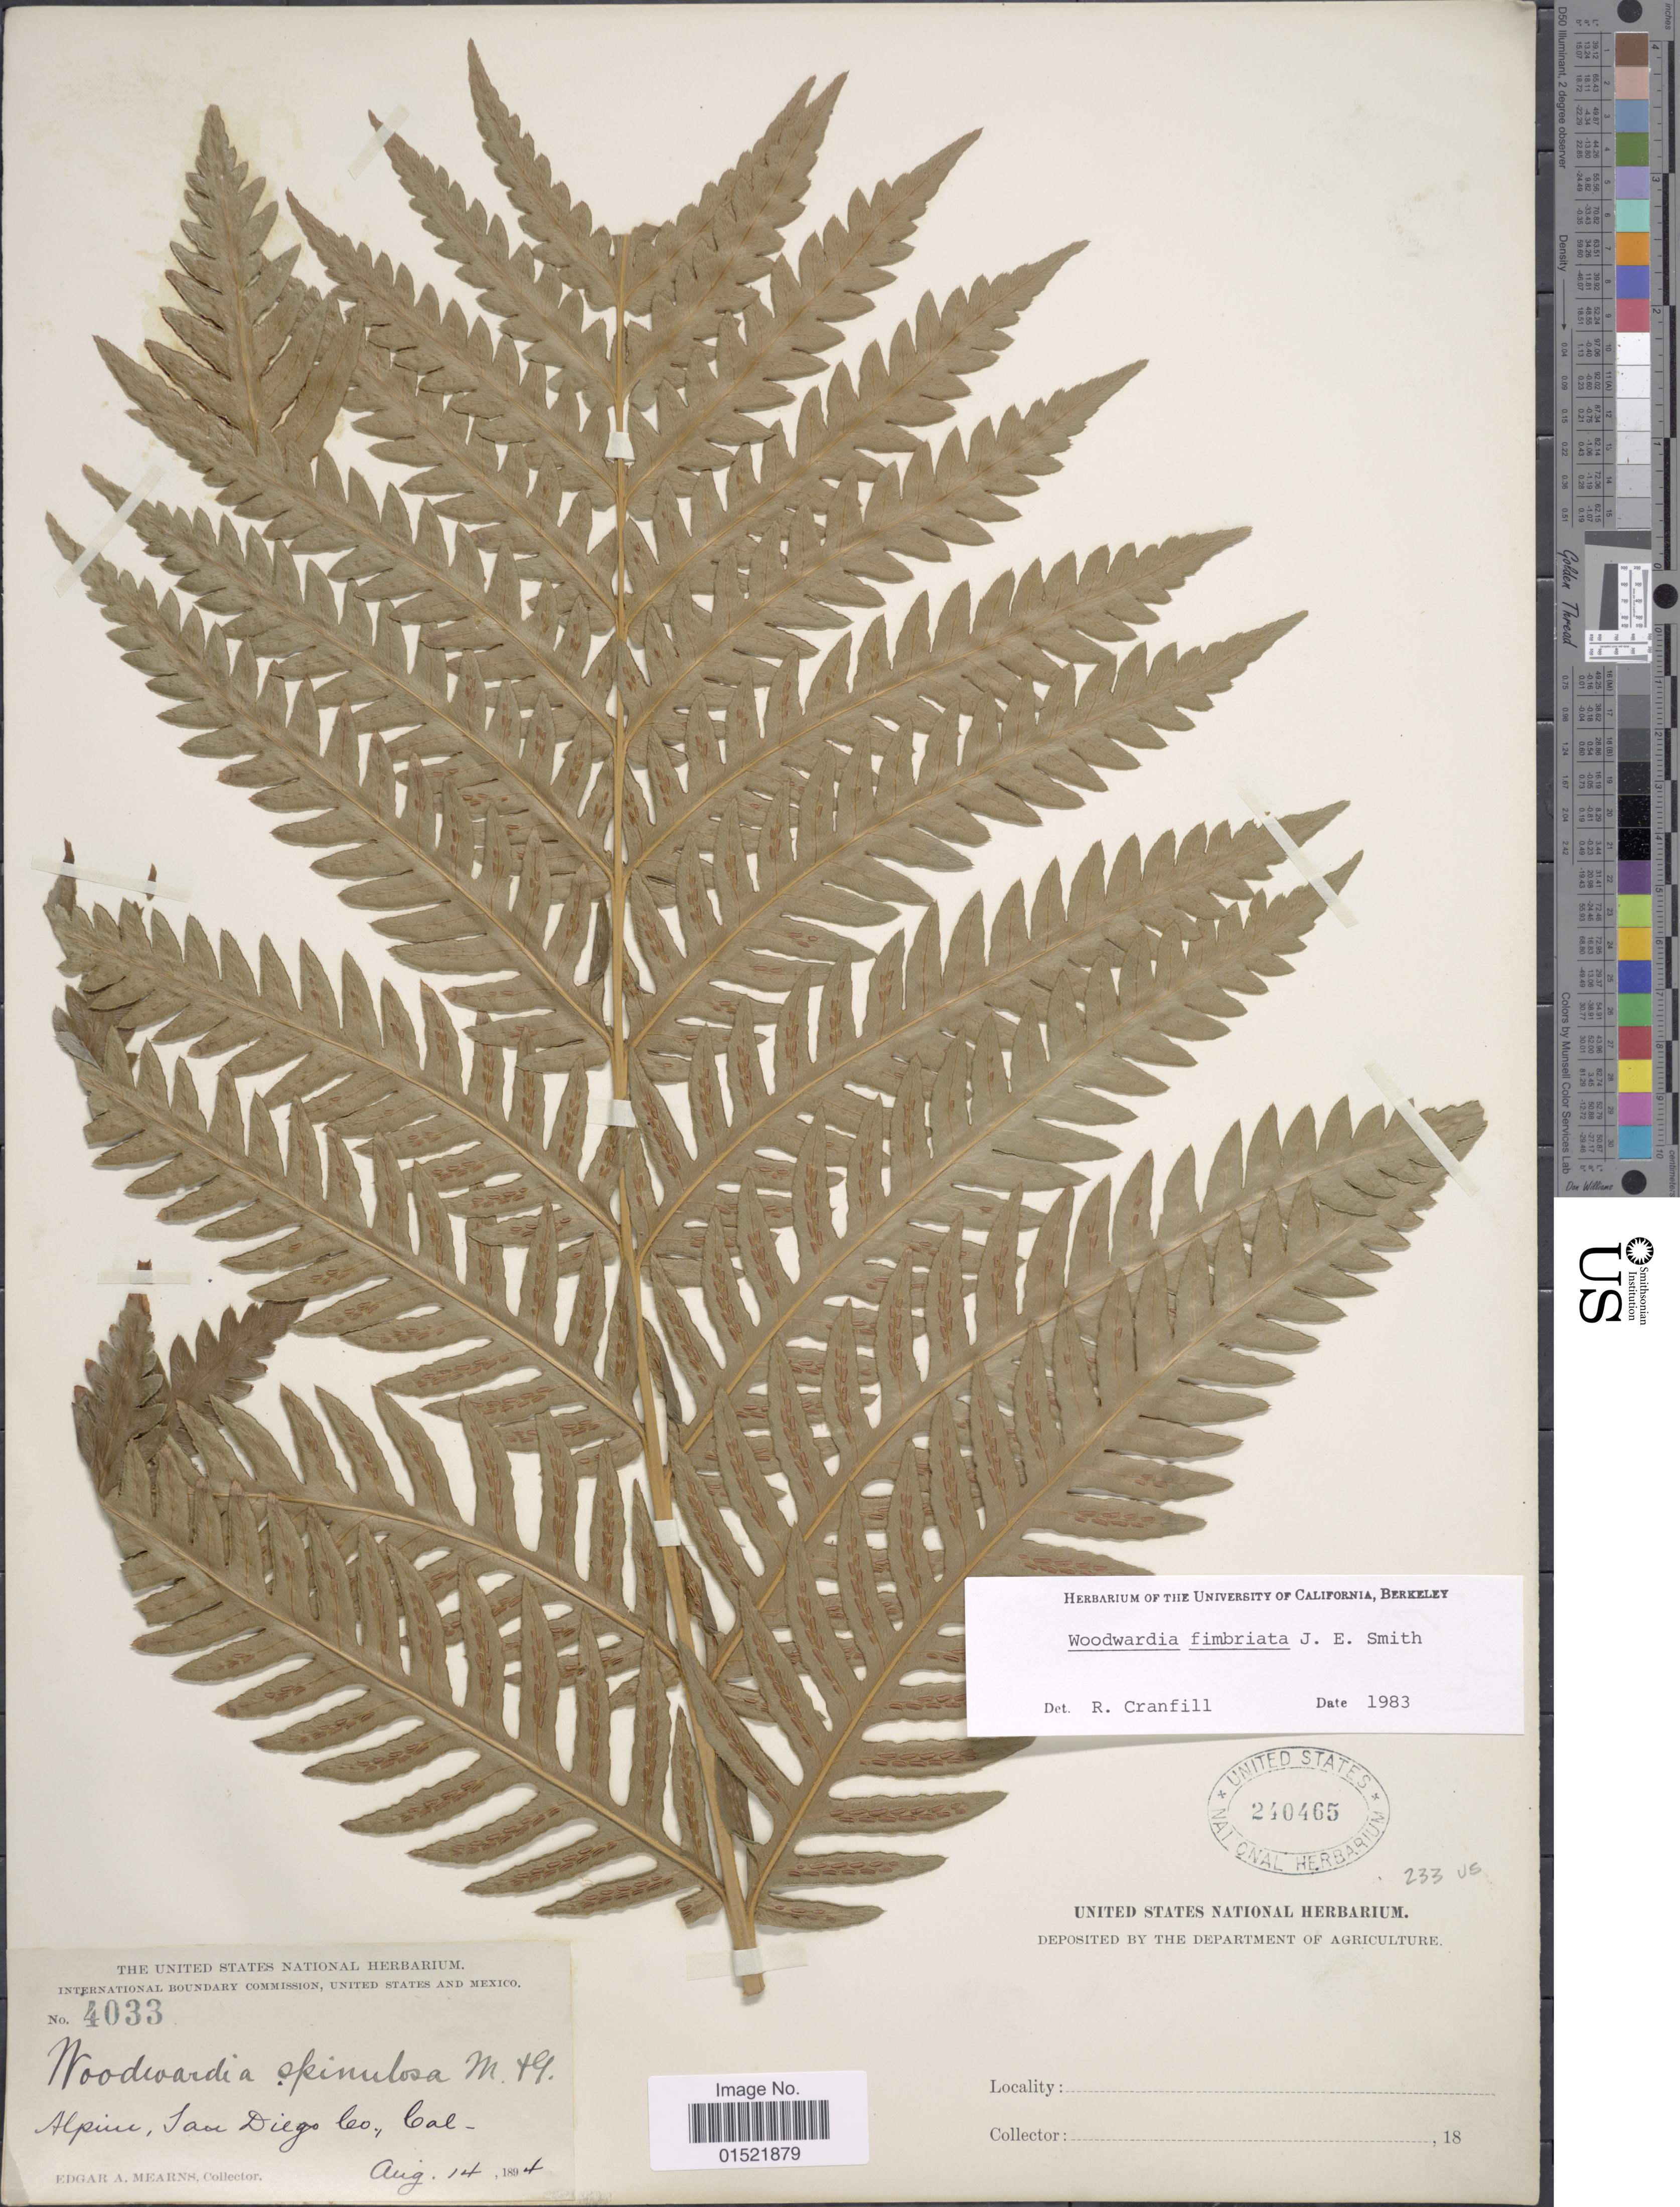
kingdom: Plantae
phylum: Tracheophyta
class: Polypodiopsida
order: Polypodiales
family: Blechnaceae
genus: Woodwardia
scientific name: Woodwardia fimbriata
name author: Sm.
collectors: E. A. Mearns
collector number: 4033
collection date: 1894-08-14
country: United States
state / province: California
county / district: San Diego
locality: Alpine, San Diego Co., Cal.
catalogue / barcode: US 240465